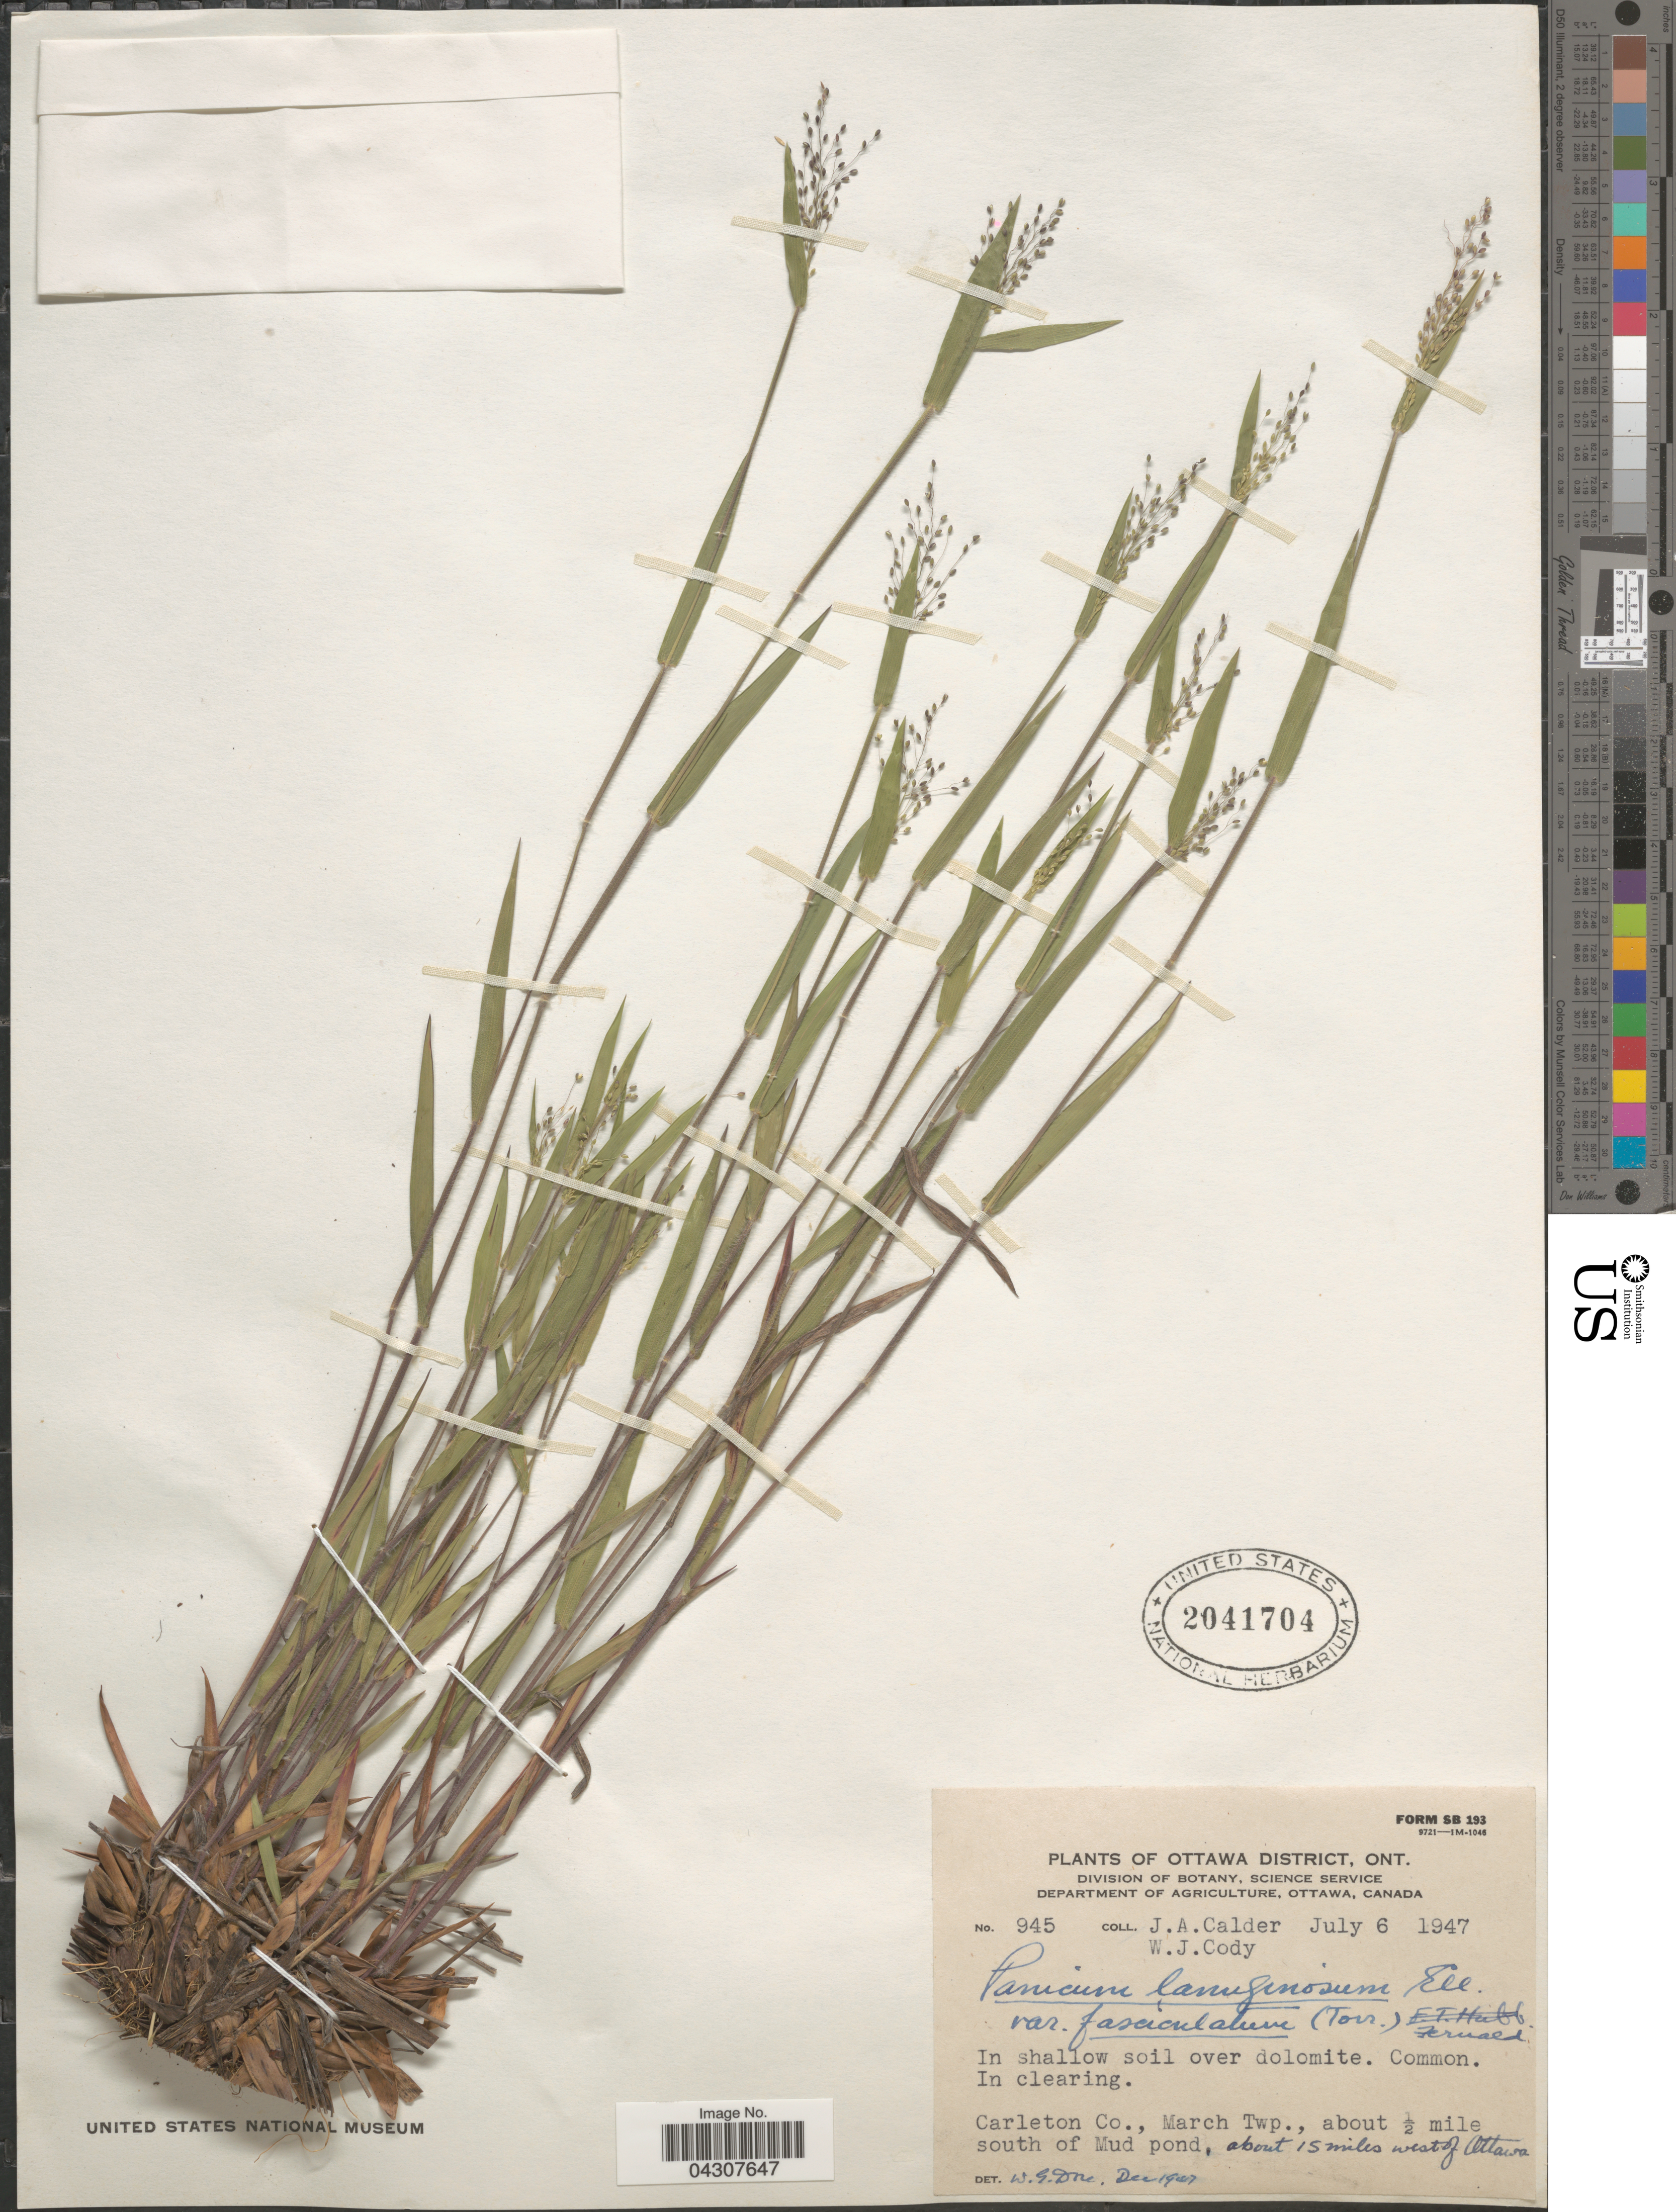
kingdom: Plantae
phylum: Tracheophyta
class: Liliopsida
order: Poales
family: Poaceae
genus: Dichanthelium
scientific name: Dichanthelium acuminatum var. acuminatum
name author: (Sw.) Gould & C.A. Clark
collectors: J. A. Calder & W. Cody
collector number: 945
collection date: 1947-07-06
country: Canada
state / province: Ontario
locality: Ottawa District. In clearing. Carleton Co., March Twp., about ½ mile south of Mud pond, about 15 miles west of Ottawa.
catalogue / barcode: US 2041704